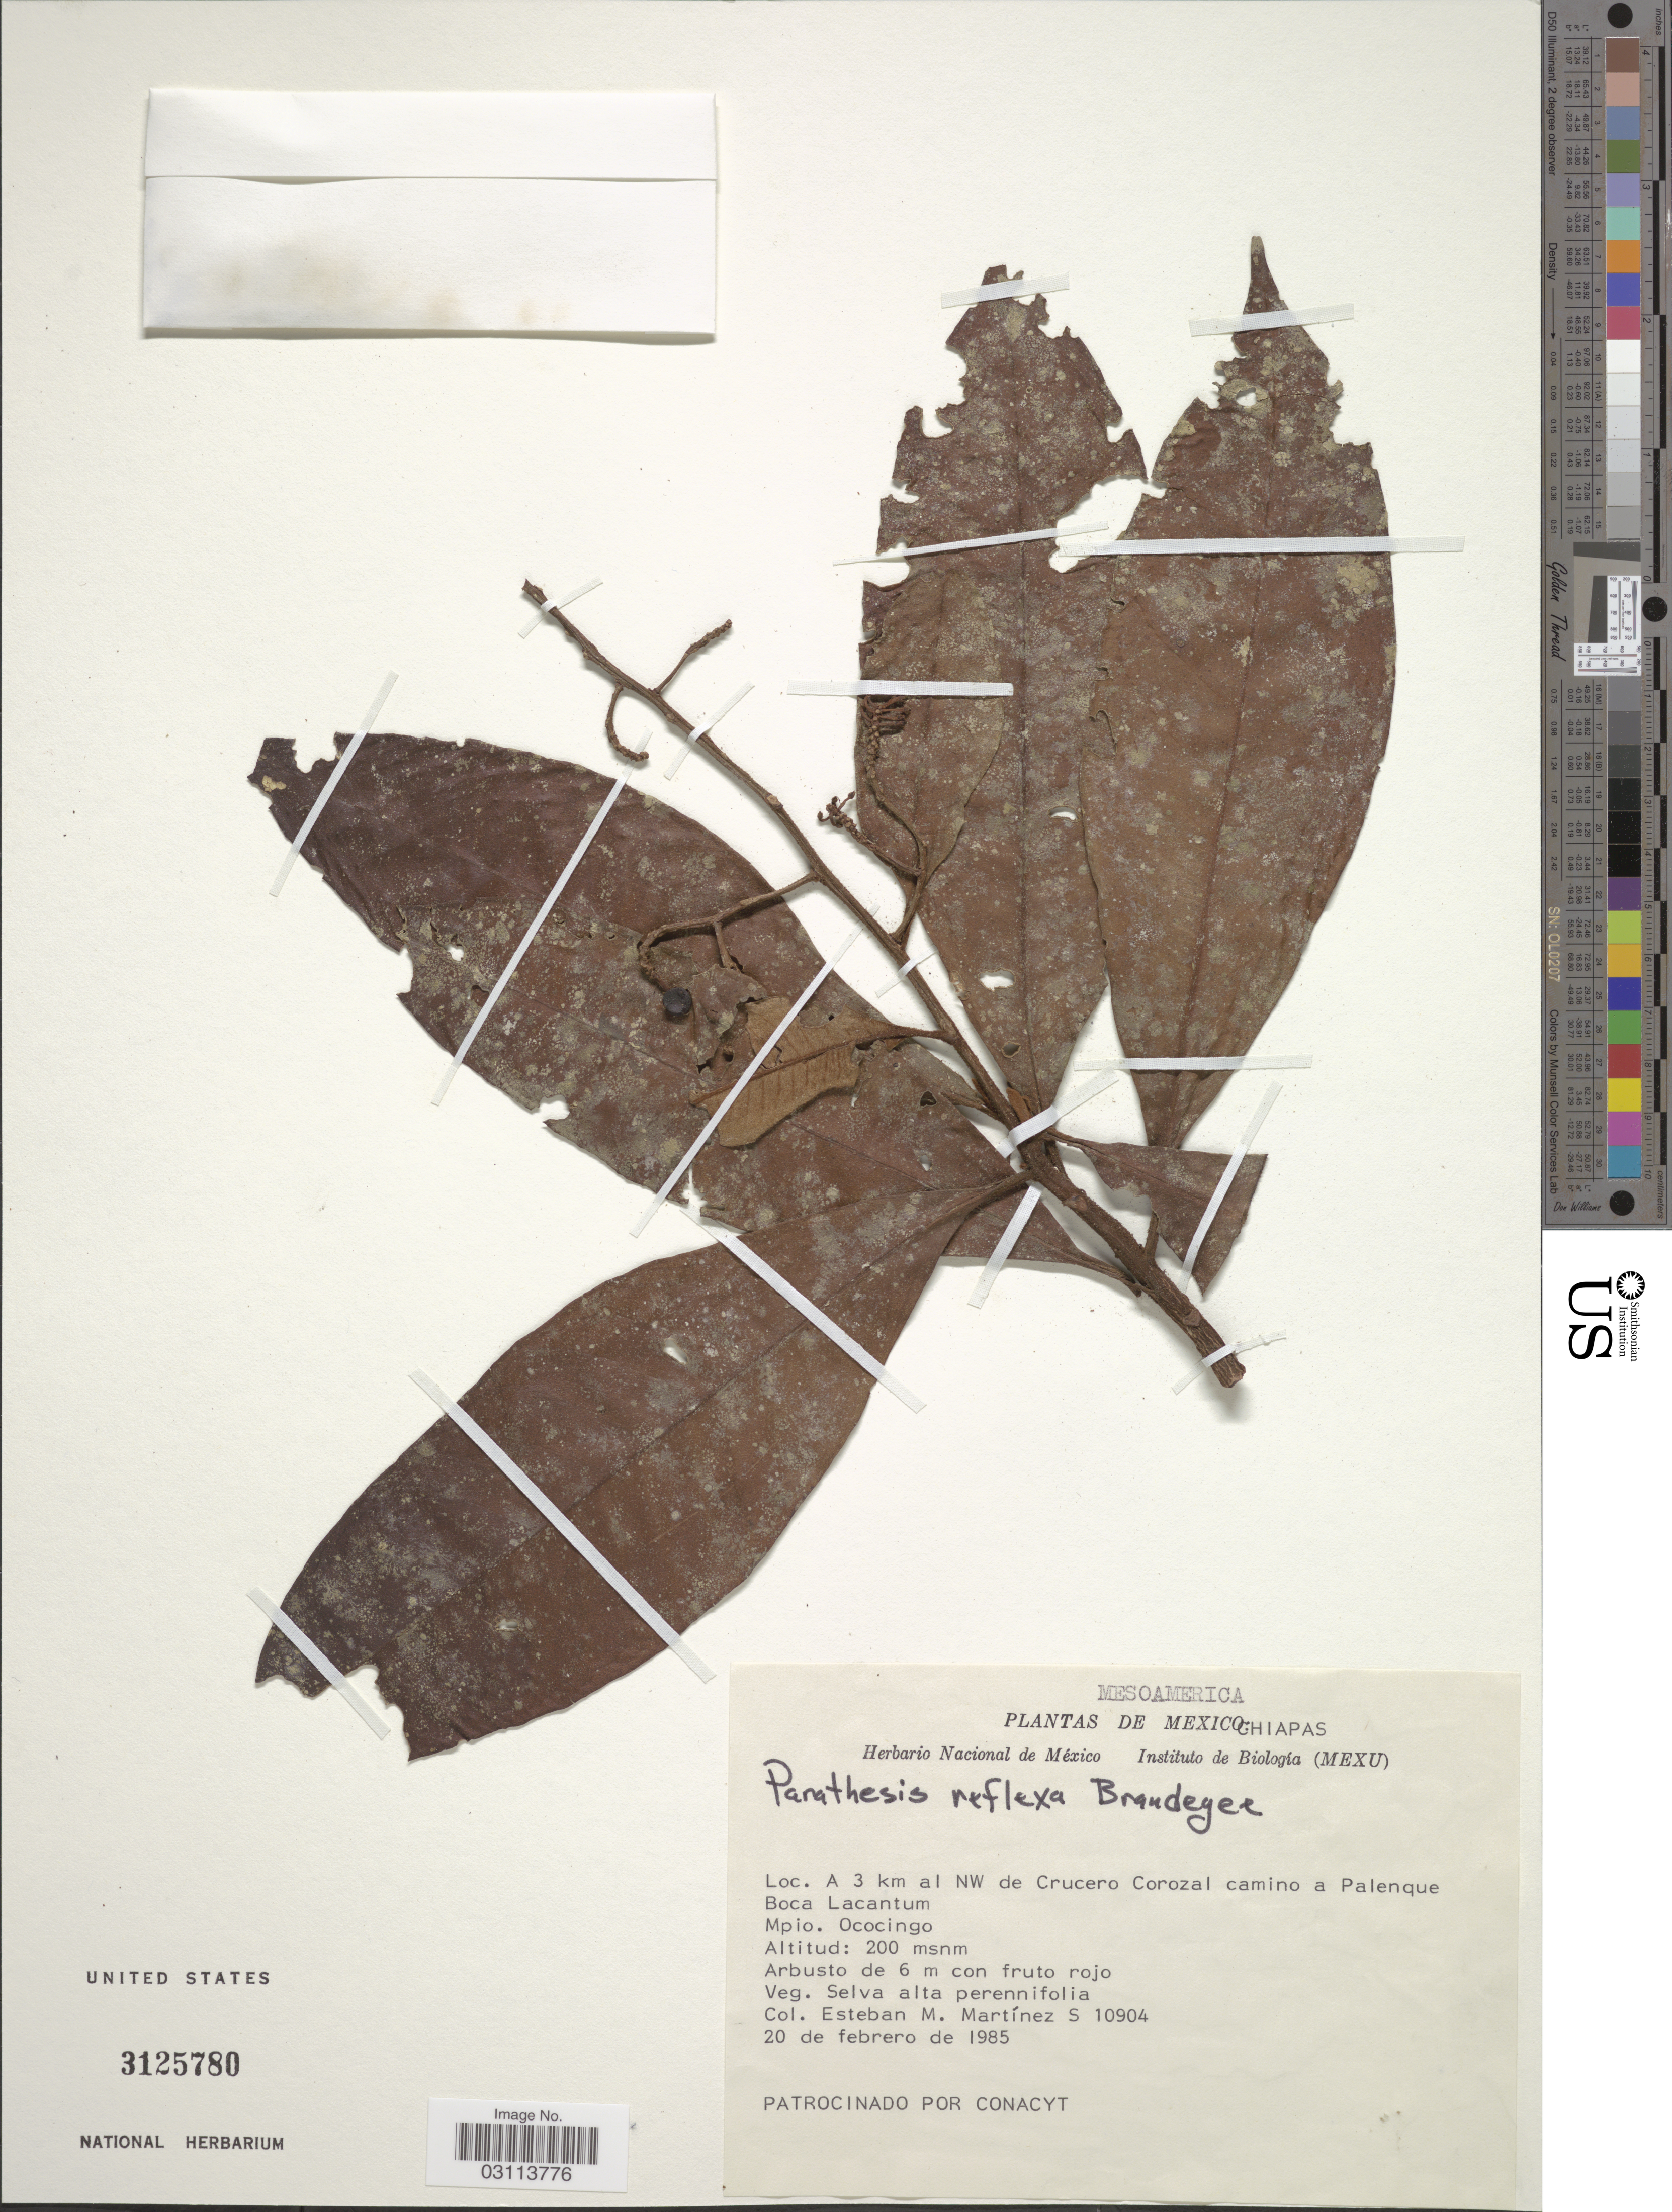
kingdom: Plantae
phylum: Tracheophyta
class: Magnoliopsida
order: Ericales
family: Primulaceae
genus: Parathesis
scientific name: Parathesis reflexa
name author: Brandegee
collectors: E. M. Martínez S.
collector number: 10904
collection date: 1985-02-20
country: Mexico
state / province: Chiapas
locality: A 3 km al NW de Crucero Corozal camino a Palenque Boca Lacantum. Mpio. Ococingo.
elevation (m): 200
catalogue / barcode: US 3125780